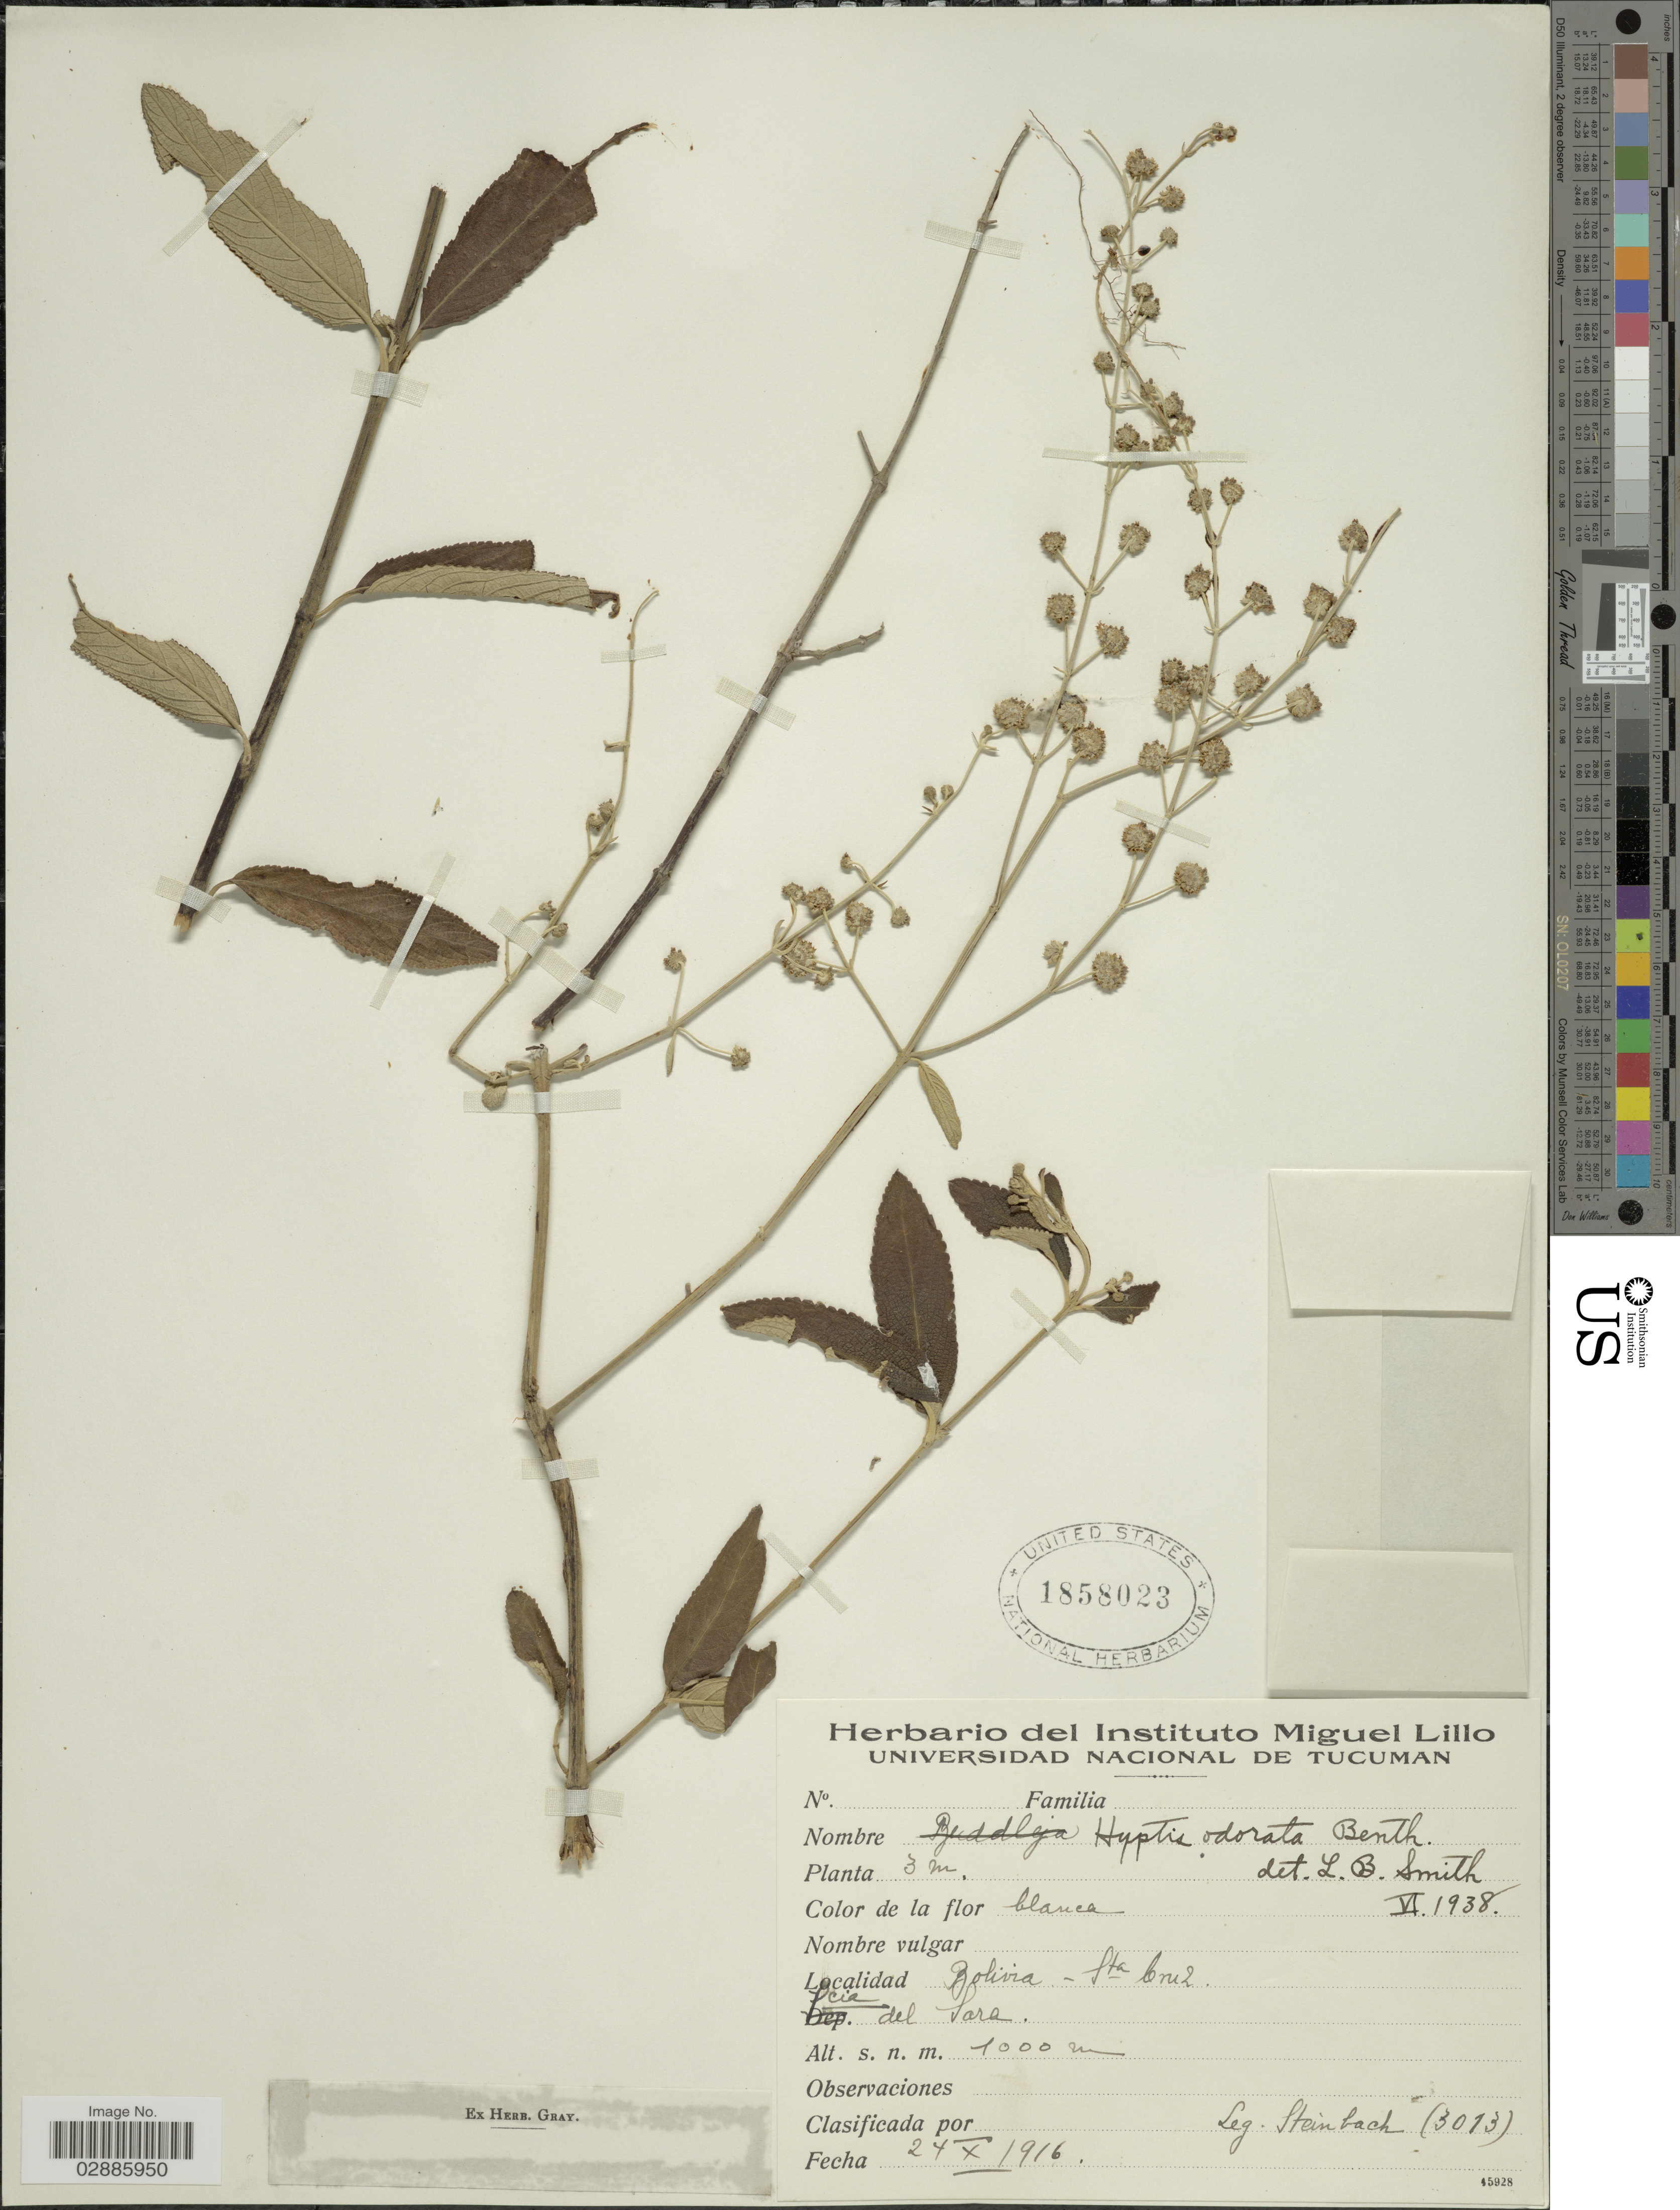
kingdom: Plantae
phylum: Tracheophyta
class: Magnoliopsida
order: Lamiales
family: Lamiaceae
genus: Hyptis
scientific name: Hyptis odorata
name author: Benth.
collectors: Steinbach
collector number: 3013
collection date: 1916-10-24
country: Bolivia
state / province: Santa Cruz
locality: Sta. Cruz, Pcia del Sara.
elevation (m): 1000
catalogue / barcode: US 158023